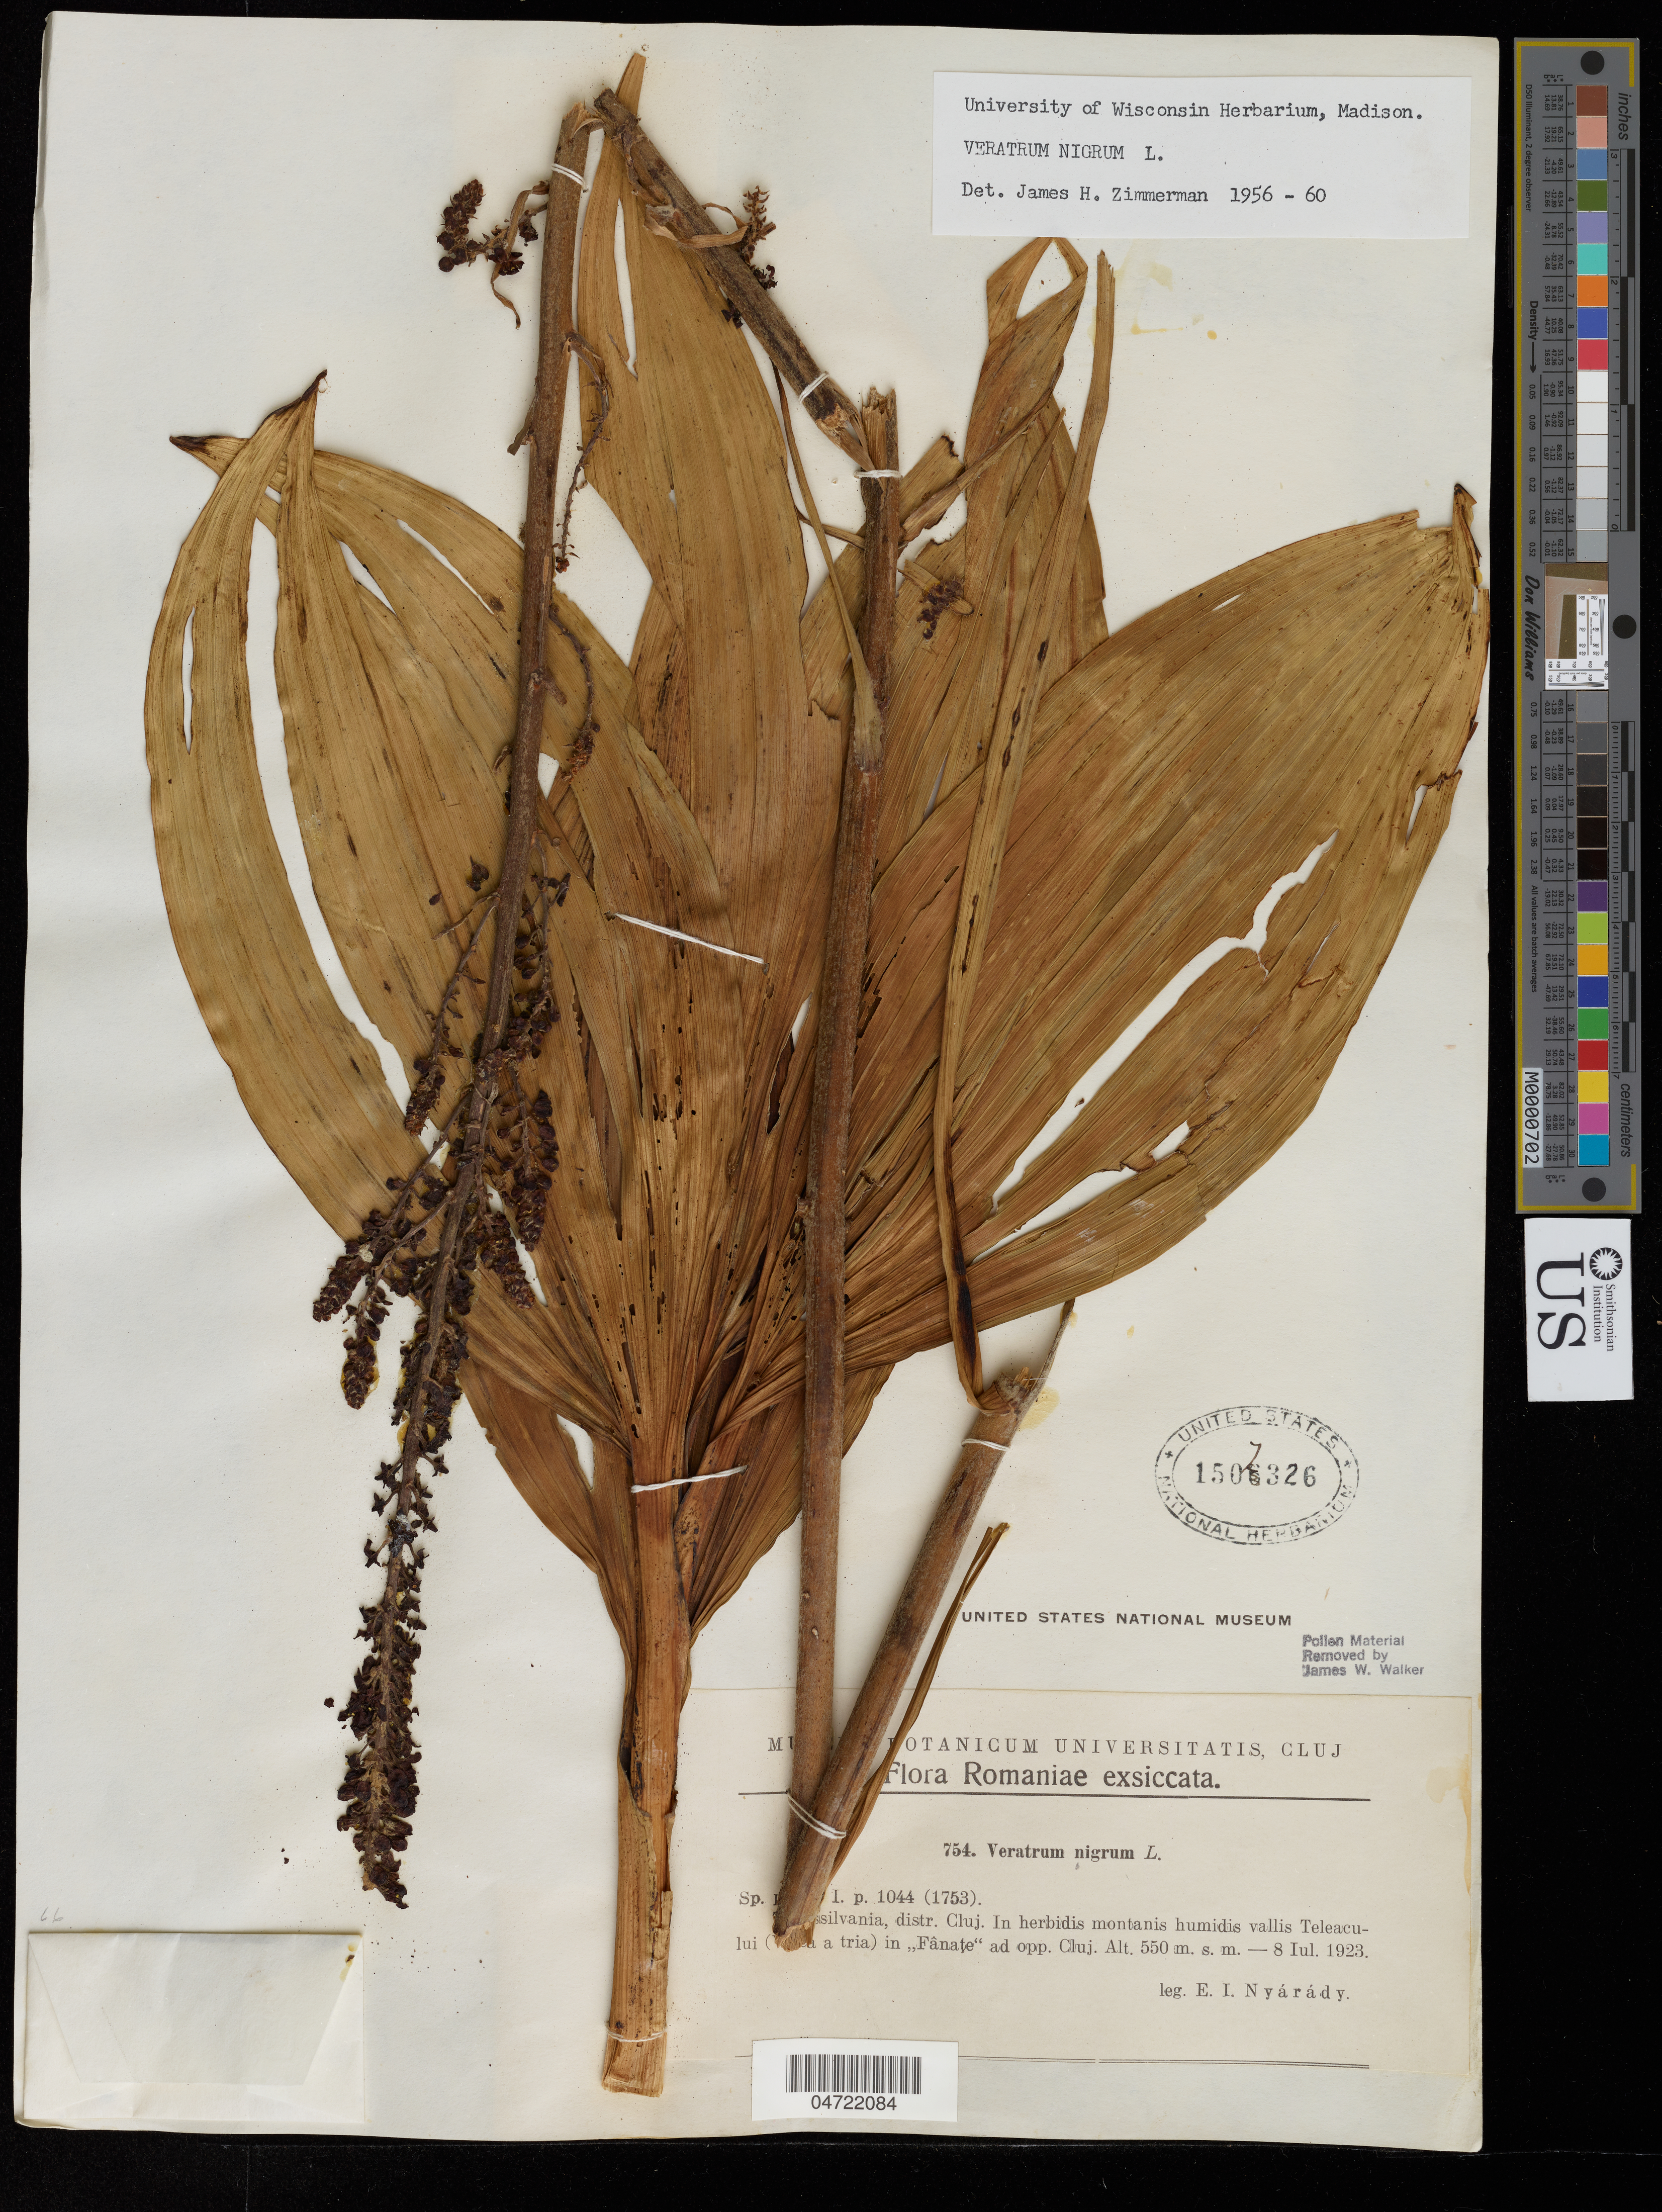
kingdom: Plantae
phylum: Tracheophyta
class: Liliopsida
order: Liliales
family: Melanthiaceae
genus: Veratrum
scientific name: Veratrum nigrum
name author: L.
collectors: A. Borza & E. Nyärädy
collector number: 754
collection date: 1923-07-08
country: Romania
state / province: Cluj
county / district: Transsilvania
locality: Teleacului (Valea a tria) in "Fanate" ad opp. Cluj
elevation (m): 550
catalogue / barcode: US 1507326